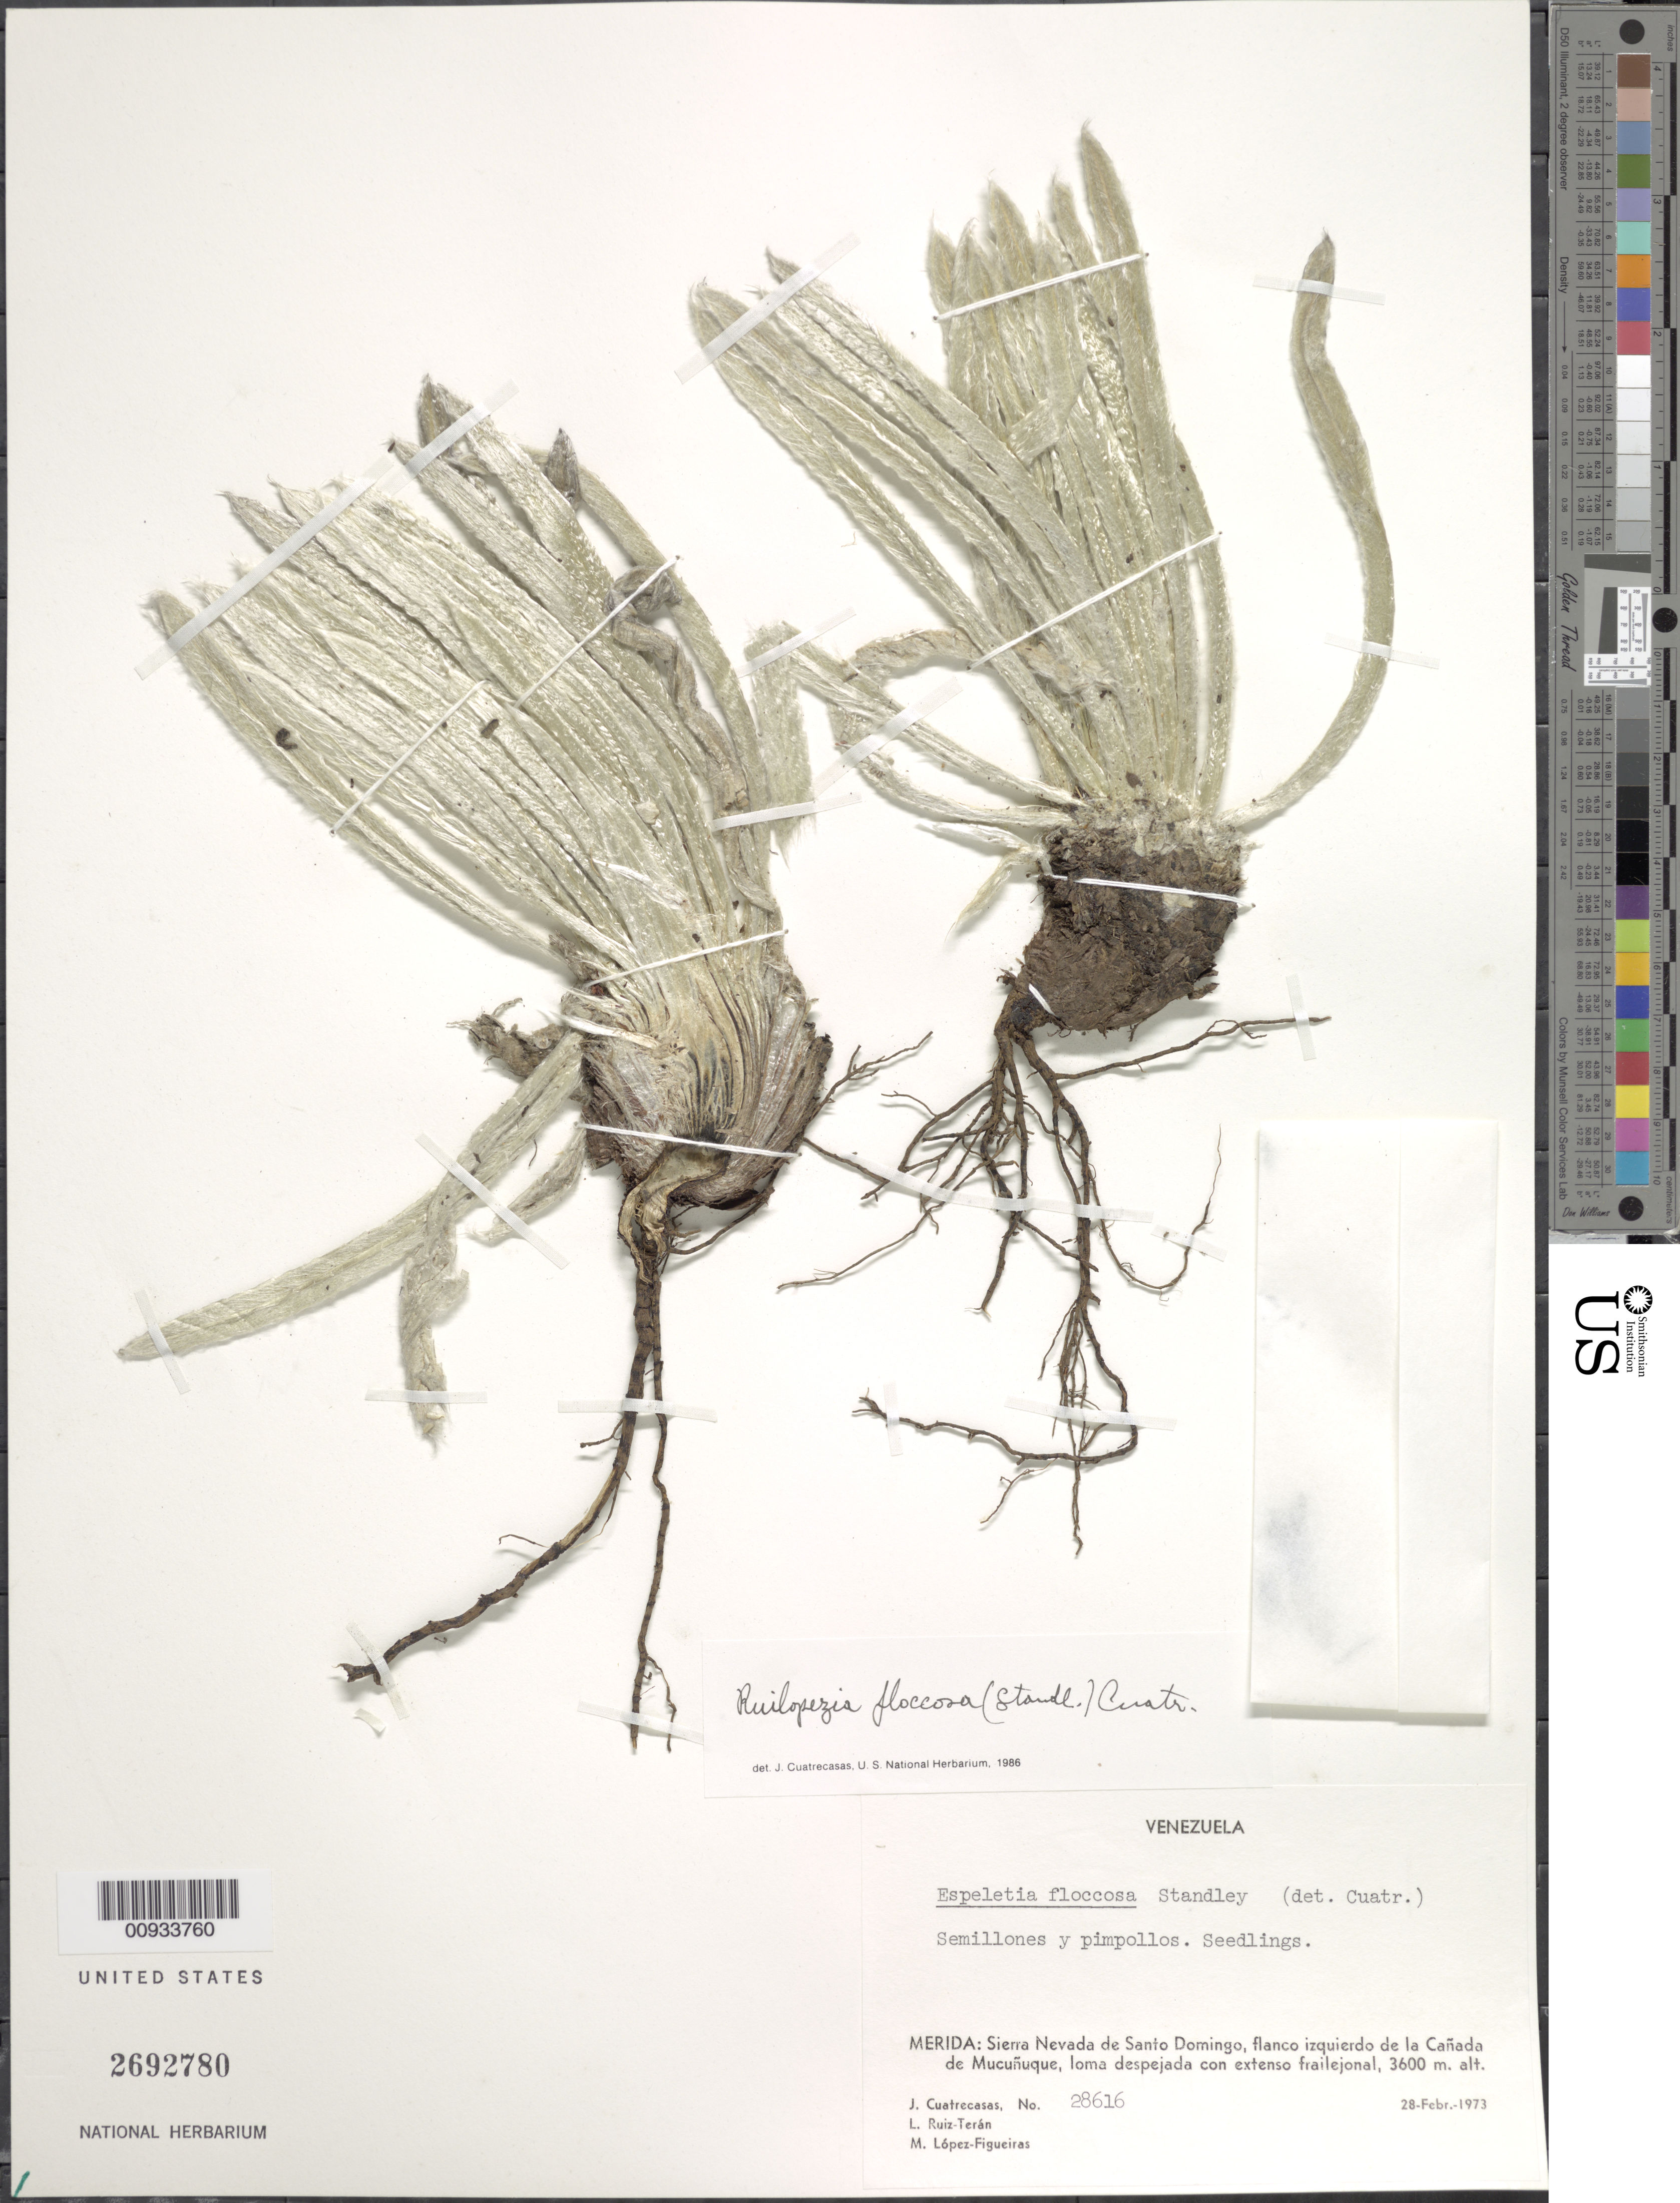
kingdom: Plantae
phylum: Tracheophyta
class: Magnoliopsida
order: Asterales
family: Asteraceae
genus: Ruilopezia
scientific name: Ruilopezia floccosa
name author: (Standl.) Cuatrec.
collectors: J. Cuatrecasas, L. E. Ruíz-Terán & M. López Figueiras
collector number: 28616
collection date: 1973-02-28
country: Venezuela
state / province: Mérida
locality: Sierra Nevada de Santo Domingo, flanco izquierda de la Canada de Mucunuque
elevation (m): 3600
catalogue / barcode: US 2692780